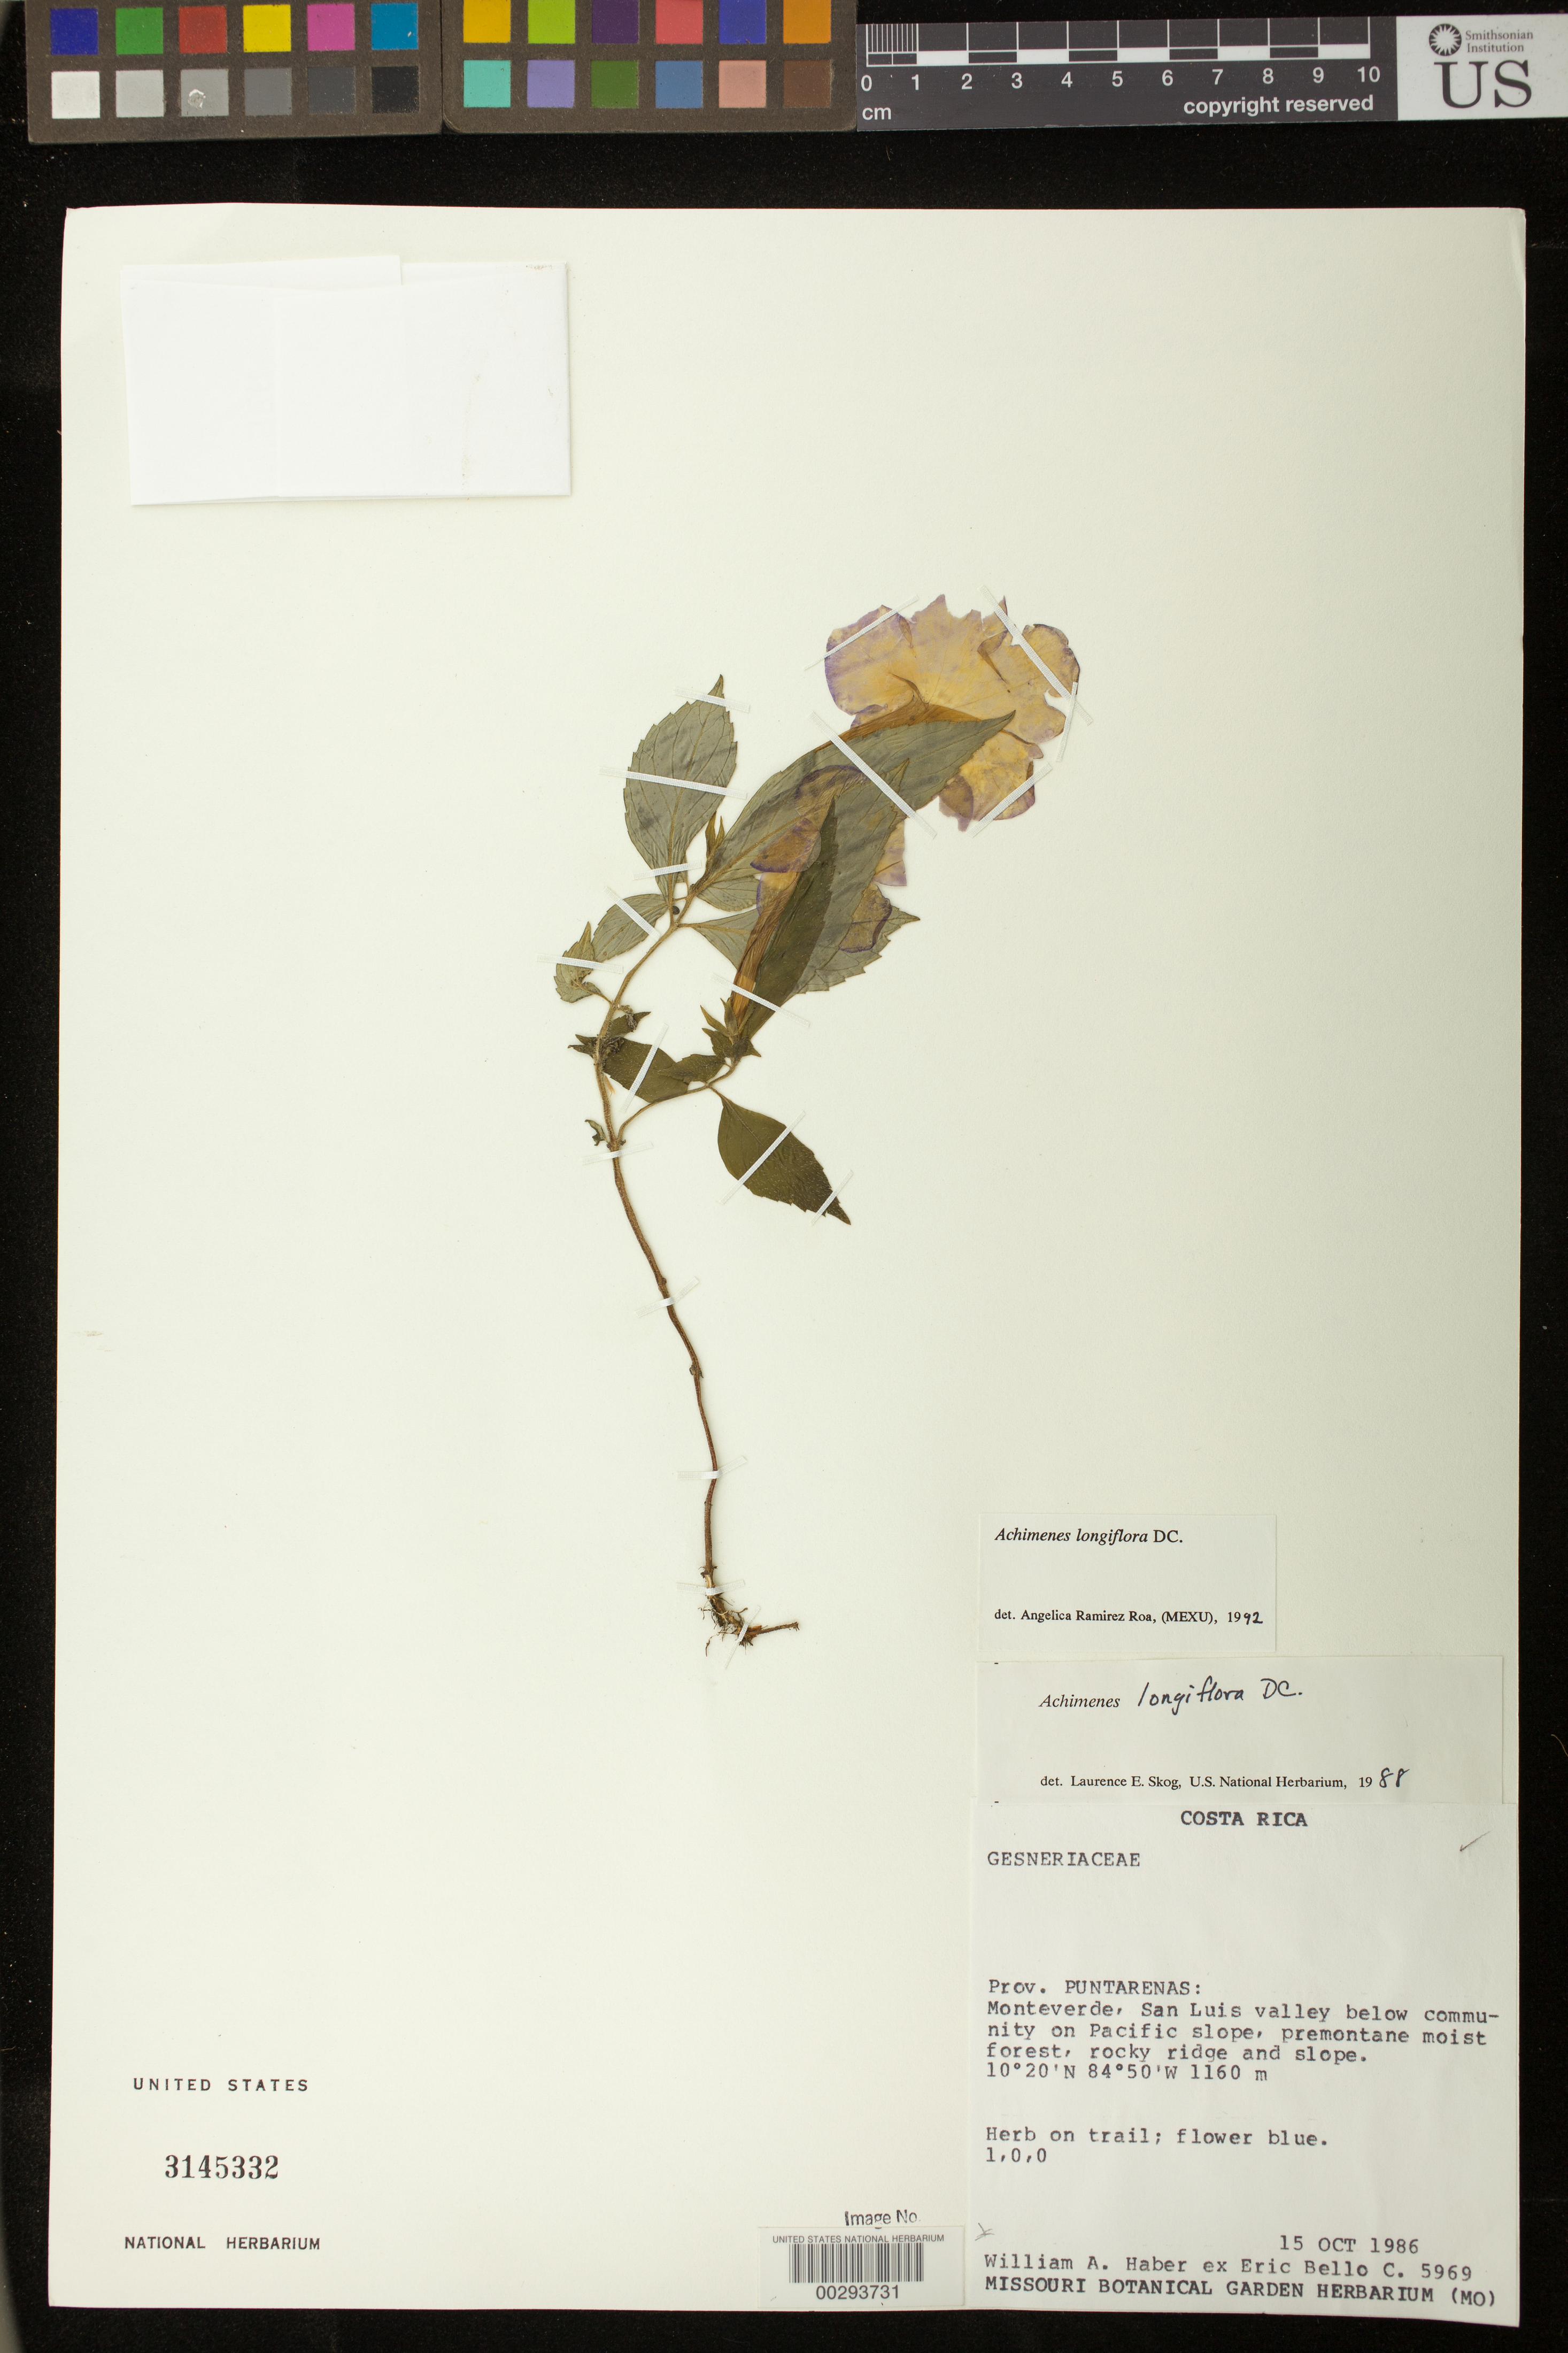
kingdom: Plantae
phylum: Tracheophyta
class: Magnoliopsida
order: Lamiales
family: Gesneriaceae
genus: Achimenes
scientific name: Achimenes longiflora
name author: DC.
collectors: W. A. Haber & E. Bello C.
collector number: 5969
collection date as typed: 15 Oct 1986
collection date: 1986-10-15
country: Costa Rica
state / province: Puntarenas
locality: Monteverde, San Luis Valley below community on Pacific slope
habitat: Premontane moist forest, rocky ridge and slope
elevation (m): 1160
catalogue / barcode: US 3145332